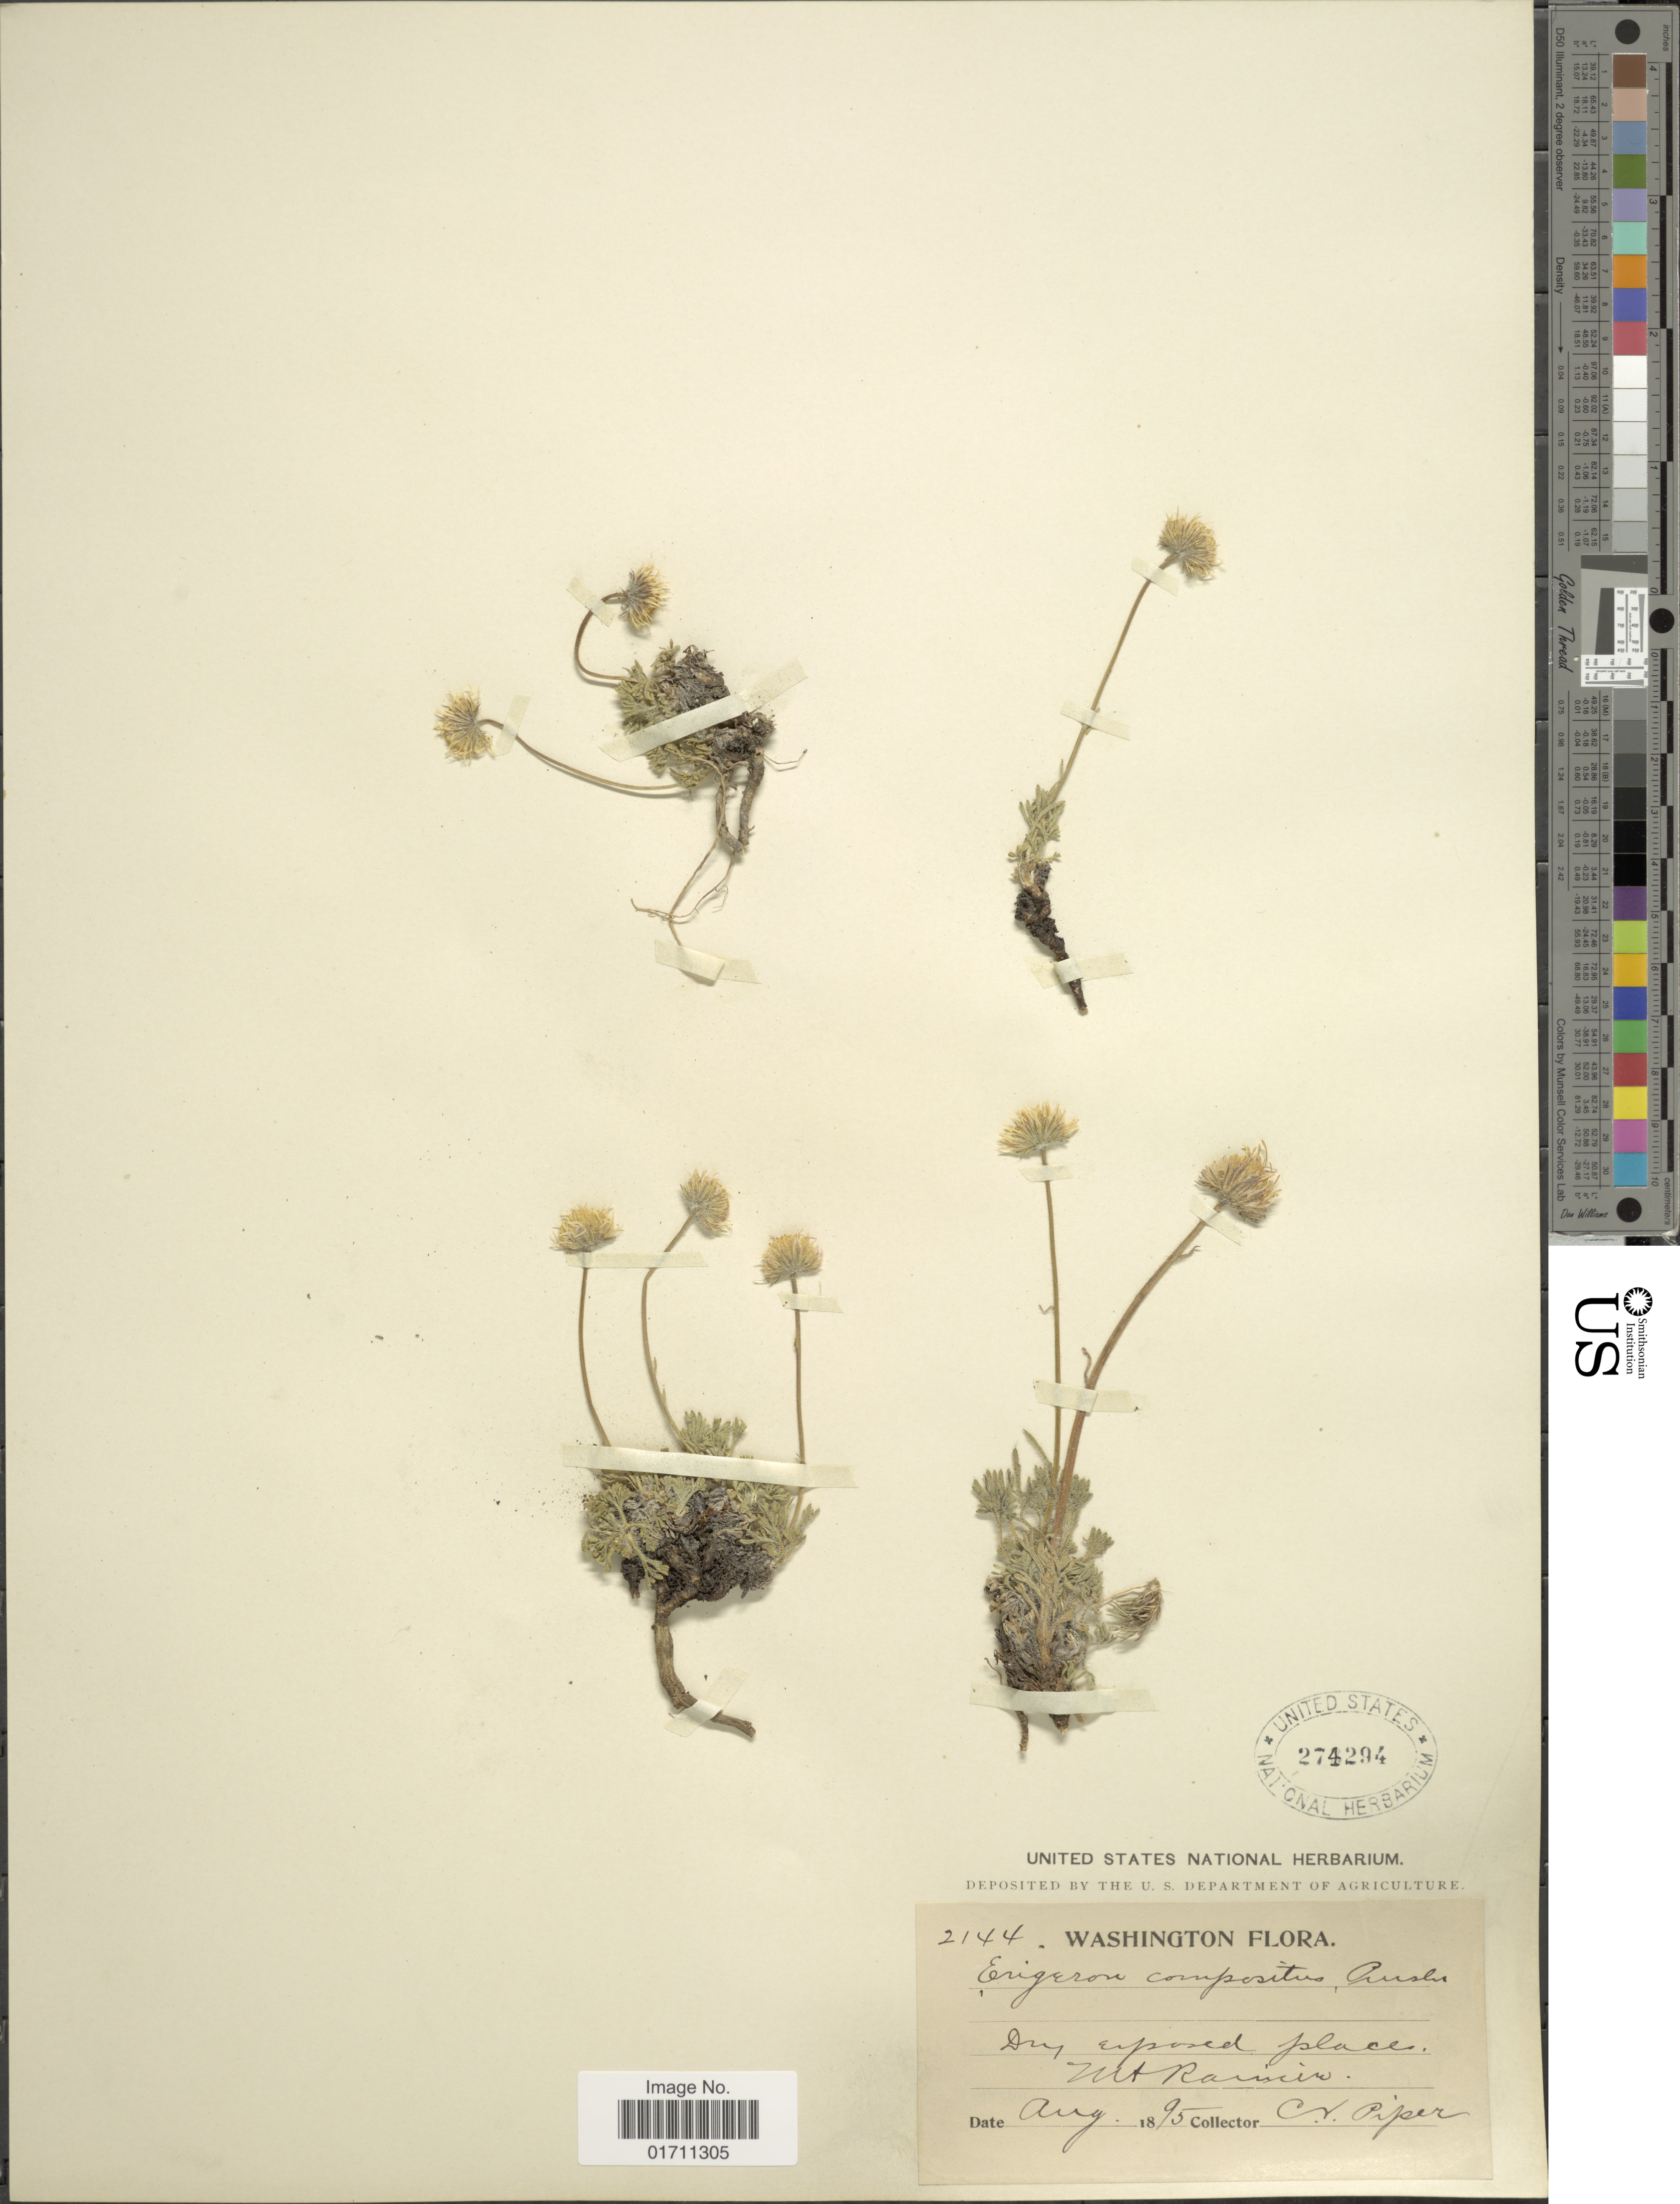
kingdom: Plantae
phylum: Tracheophyta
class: Magnoliopsida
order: Asterales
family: Asteraceae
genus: Erigeron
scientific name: Erigeron compositus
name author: Pursh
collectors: C. V. Piper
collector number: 2144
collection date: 1895-08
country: United States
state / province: Washington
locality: Dry exposed places, Mt Rainier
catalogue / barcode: US 274294